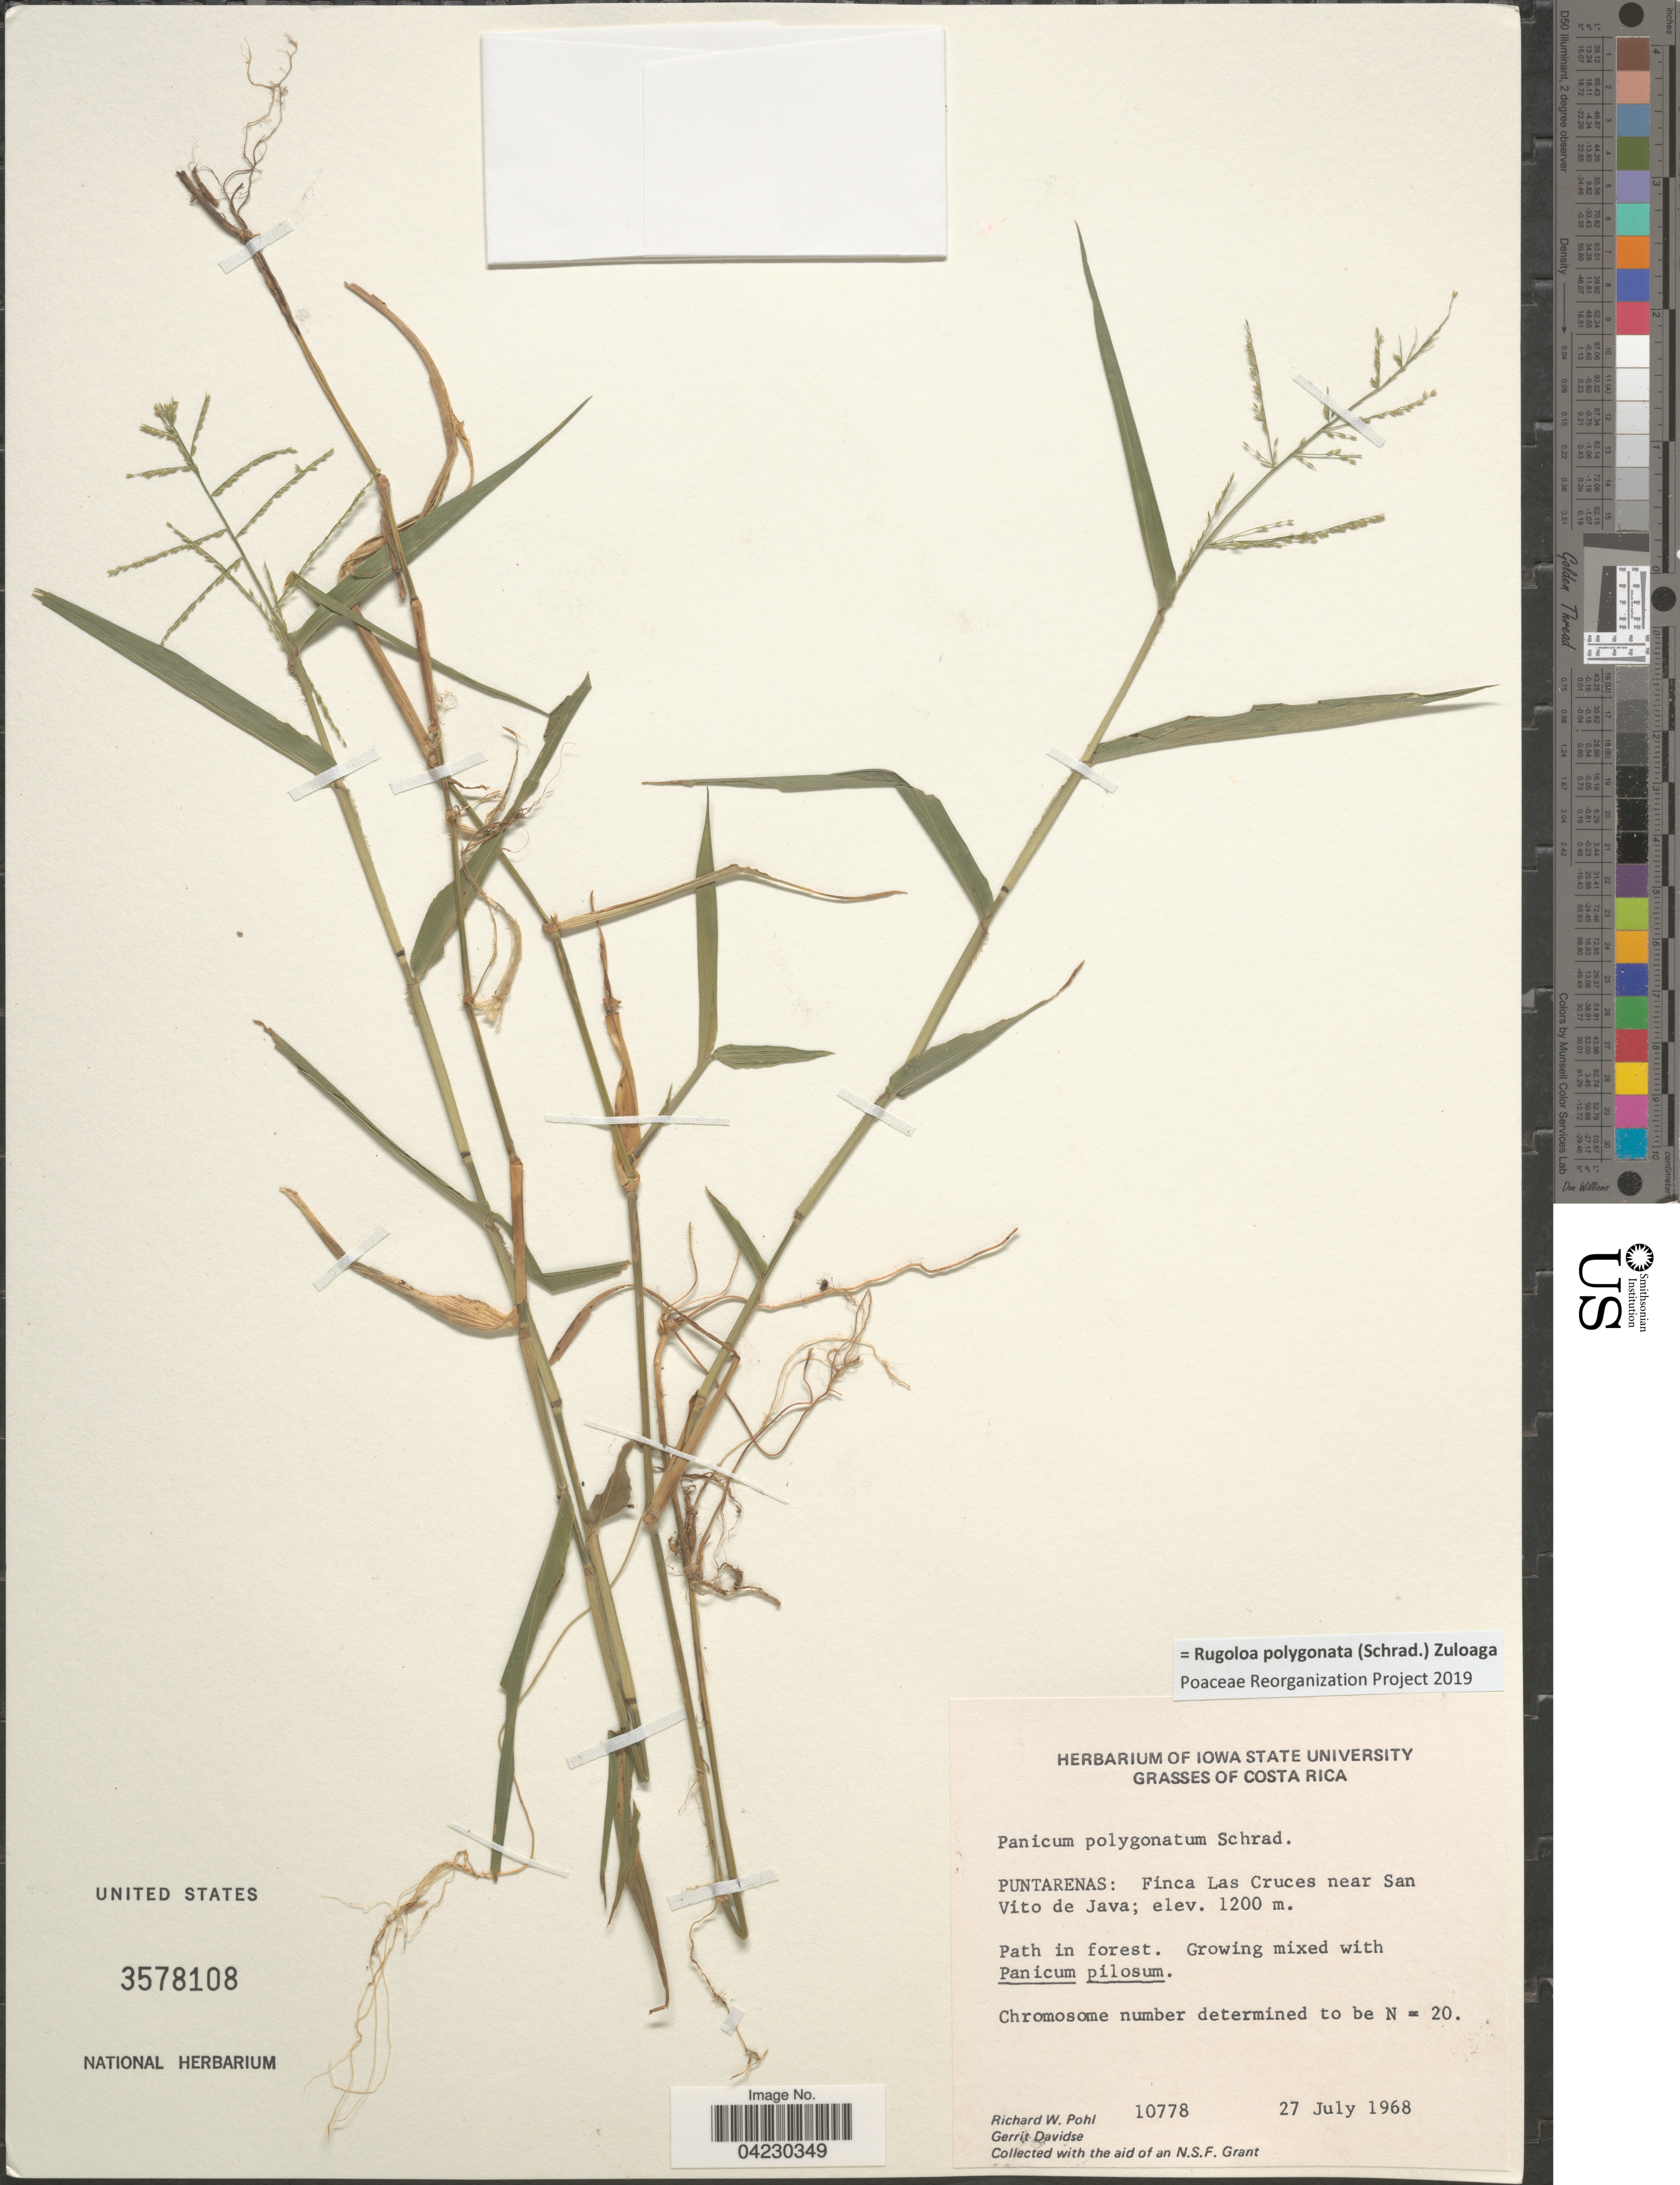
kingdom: Plantae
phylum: Tracheophyta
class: Liliopsida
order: Poales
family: Poaceae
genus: Rugoloa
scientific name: Rugoloa polygonata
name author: (Schrad.) Zuloaga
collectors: R. W. Pohl & G. Davidse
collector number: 10778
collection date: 1968-07-27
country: Costa Rica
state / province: Puntarenas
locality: Finca Las Cruces near San Vito de Java.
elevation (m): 1200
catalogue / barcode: US 3578108